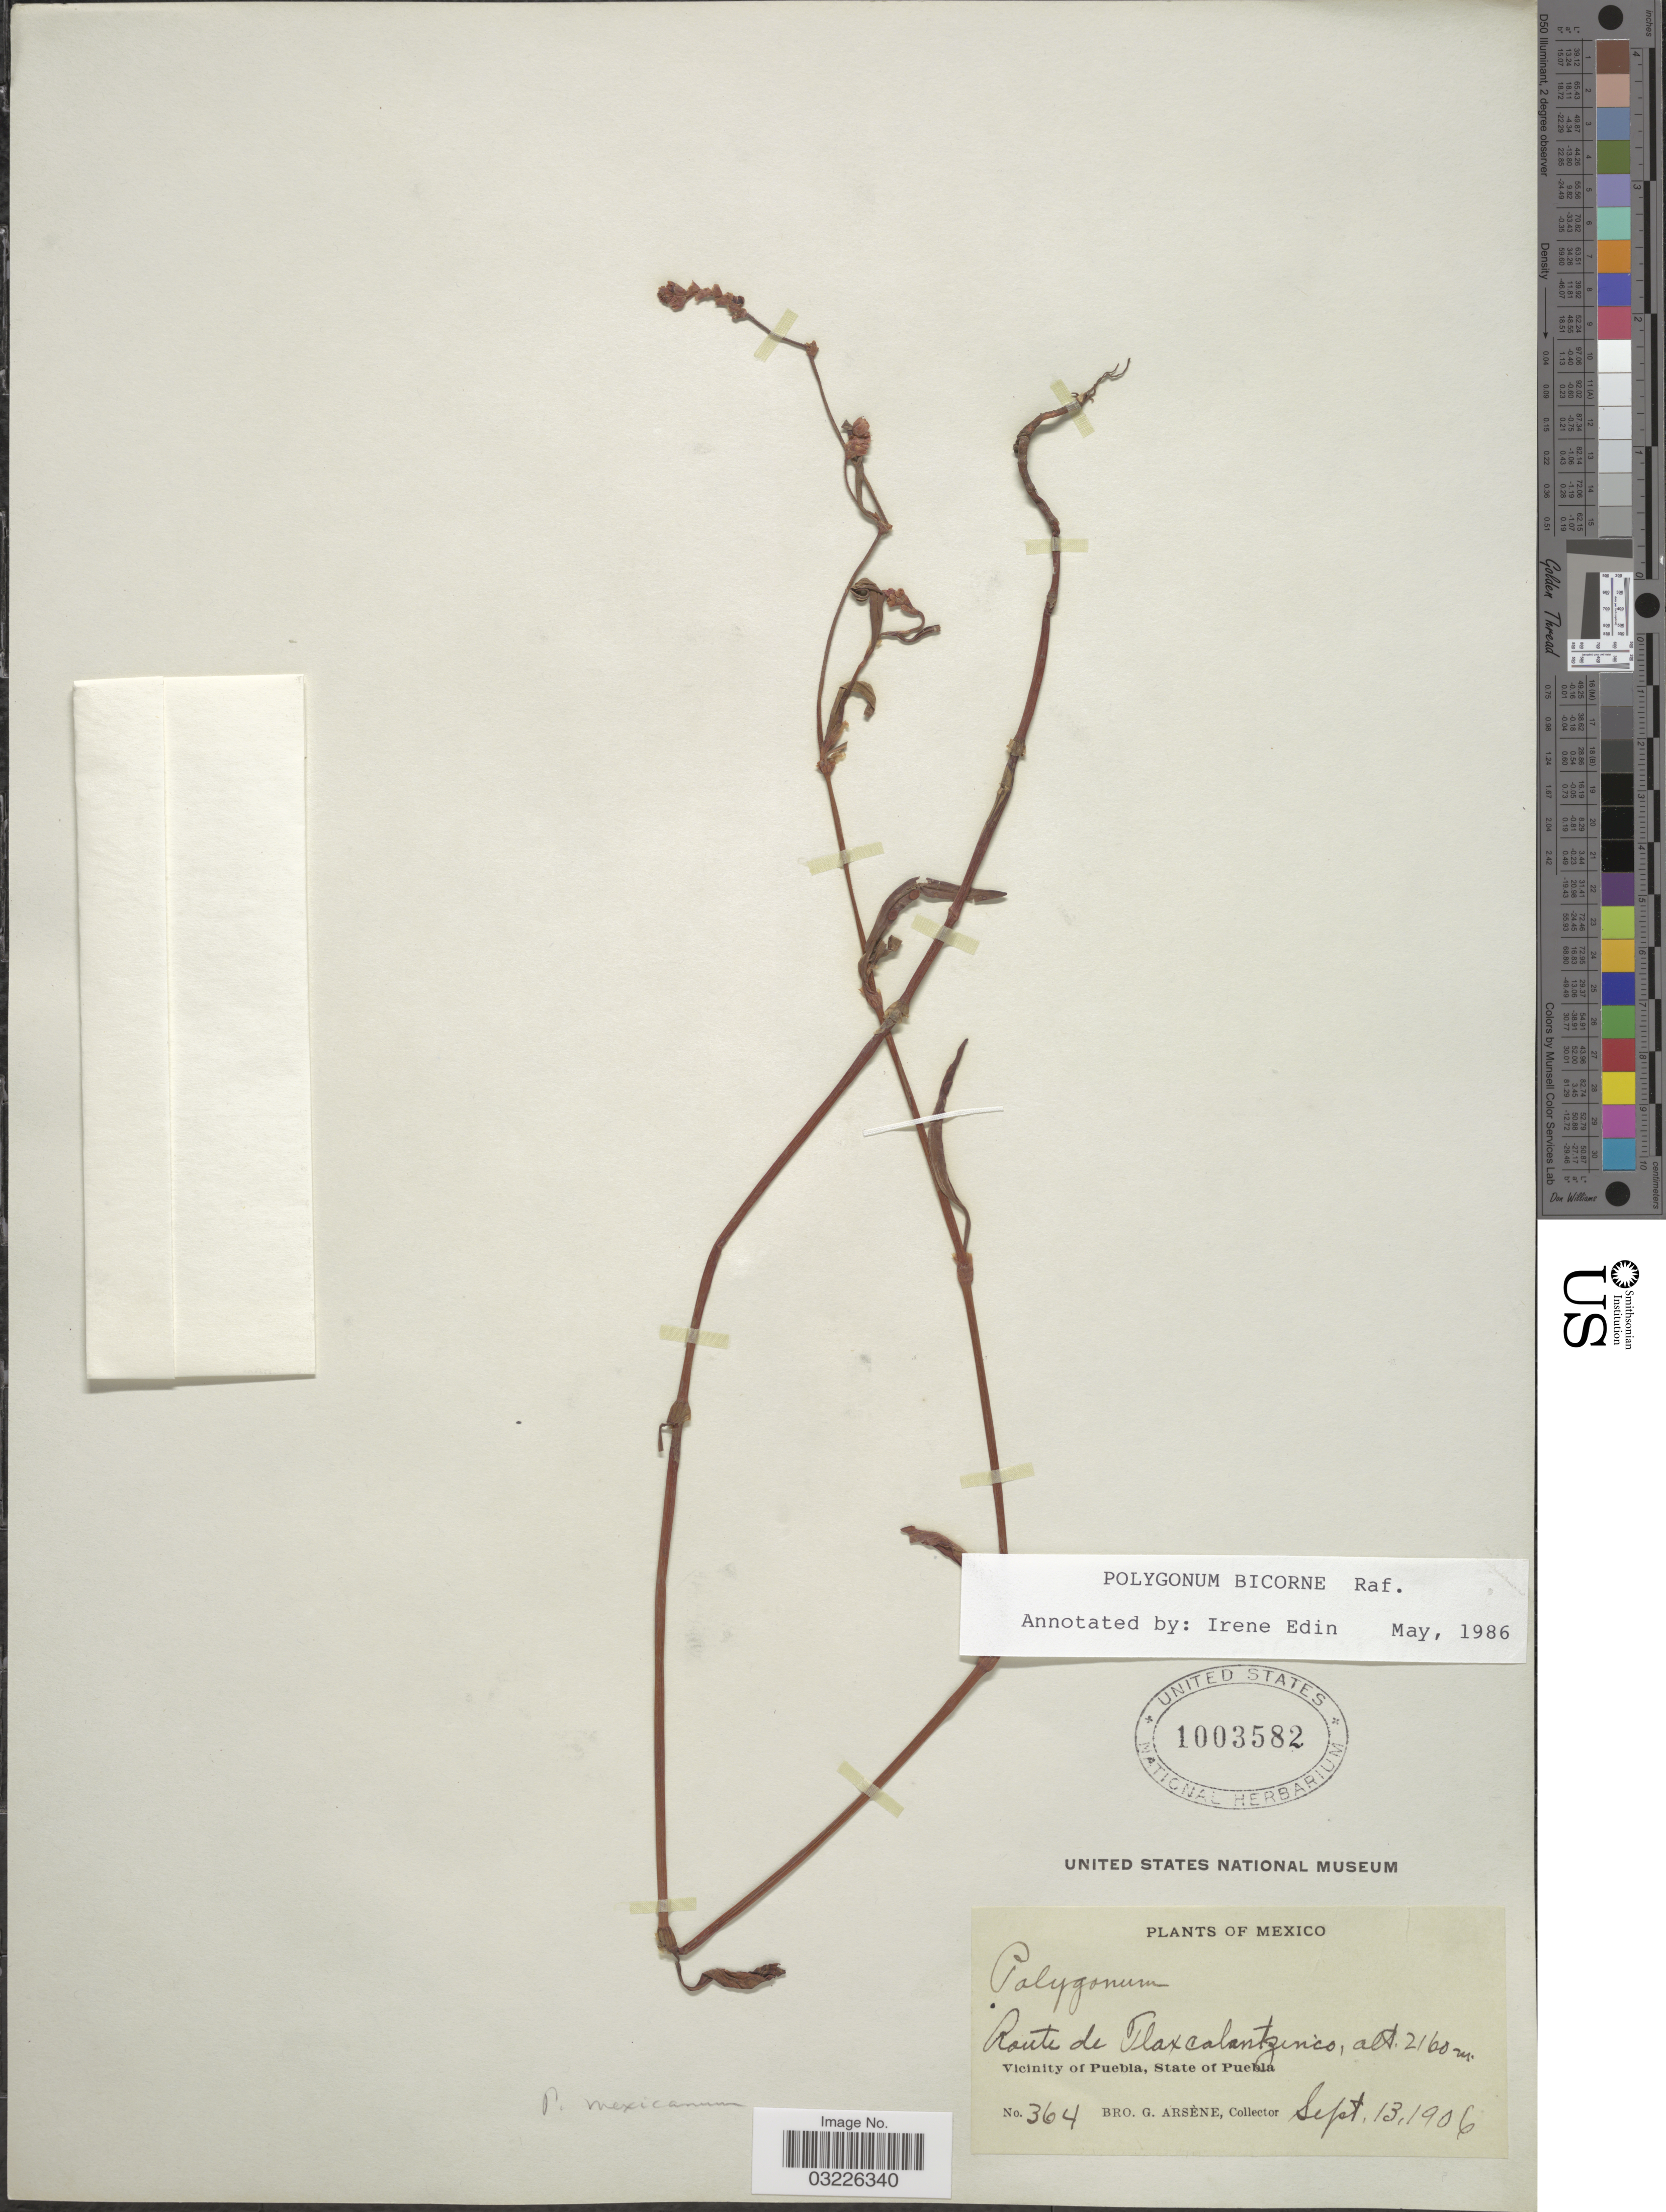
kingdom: Plantae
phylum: Tracheophyta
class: Magnoliopsida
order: Caryophyllales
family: Polygonaceae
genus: Polygonum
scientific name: Polygonum bicorne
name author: Raf.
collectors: Bro. G. Arsène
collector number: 364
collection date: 1906-09-13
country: Mexico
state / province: Puebla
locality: Route de Tlaxcalantzinco, Vicinity of Puebla.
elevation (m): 2160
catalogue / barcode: US 1003582